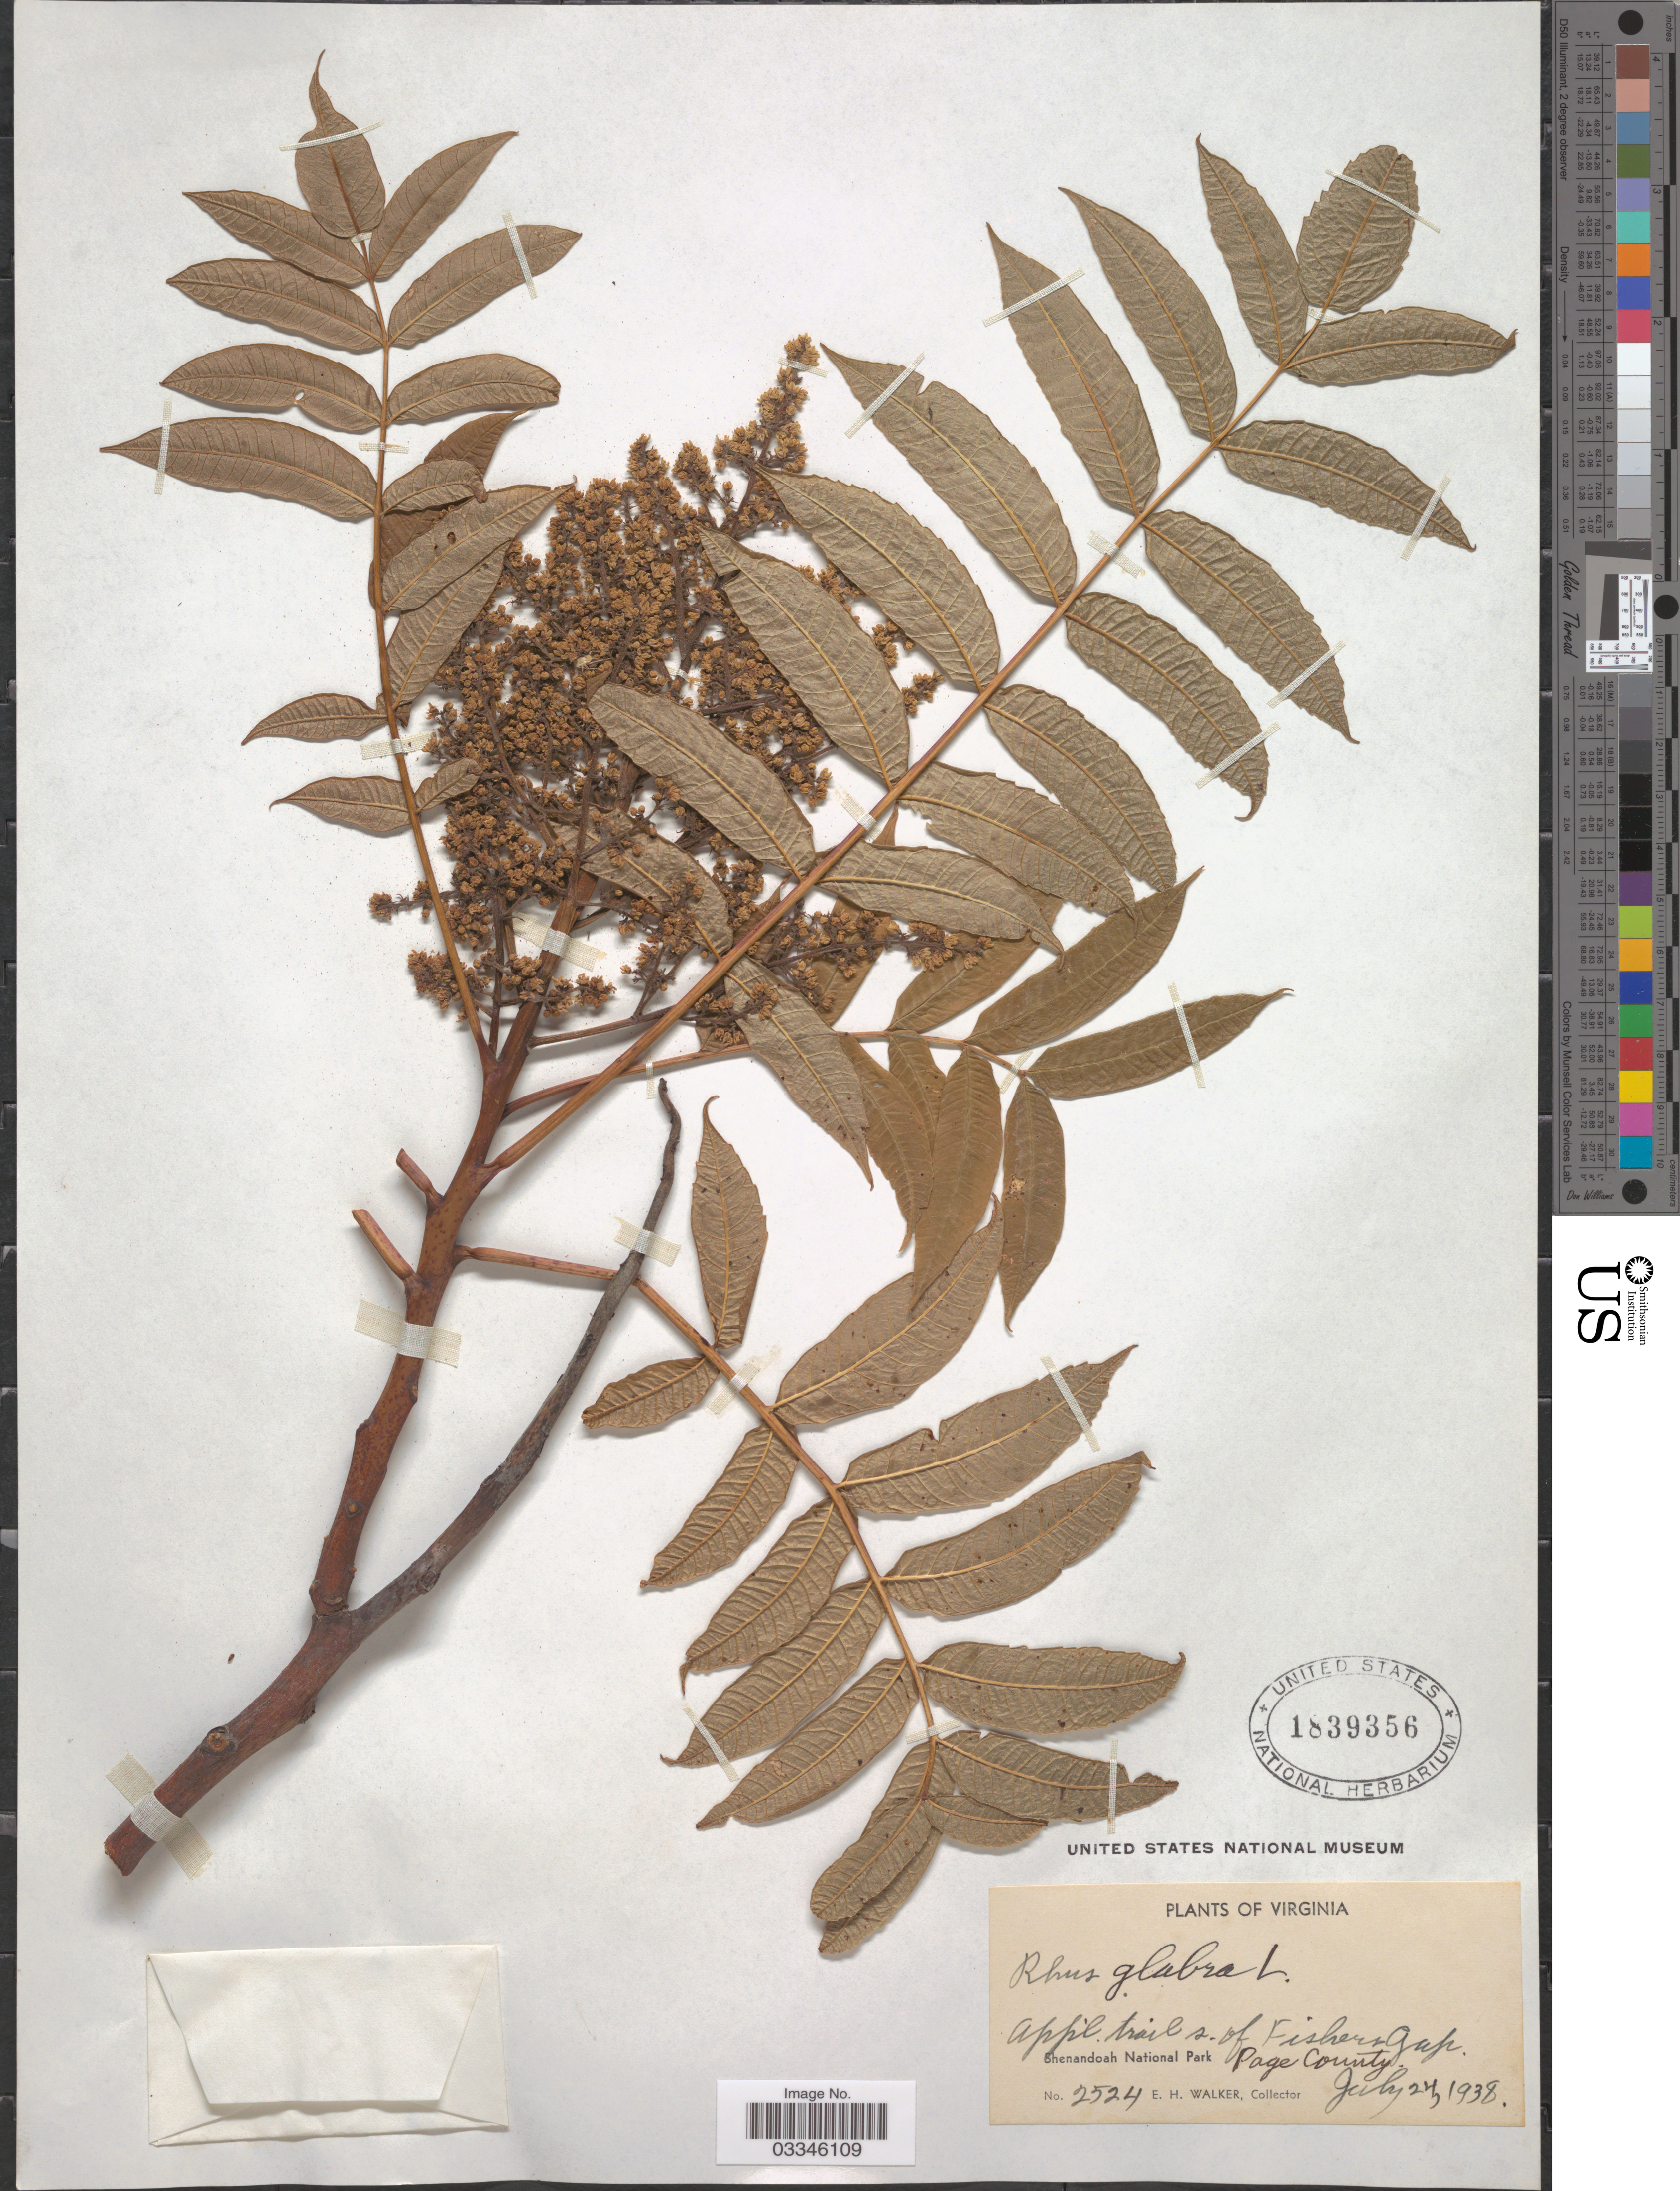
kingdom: Plantae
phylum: Tracheophyta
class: Magnoliopsida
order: Sapindales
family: Anacardiaceae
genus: Rhus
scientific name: Rhus glabra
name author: L.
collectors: E. H. Walker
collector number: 2524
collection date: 1938-07-24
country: United States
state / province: Virginia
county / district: Page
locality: Appalachian Trail S of Fisher Gap. Shenandoah National Park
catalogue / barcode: US 1839356